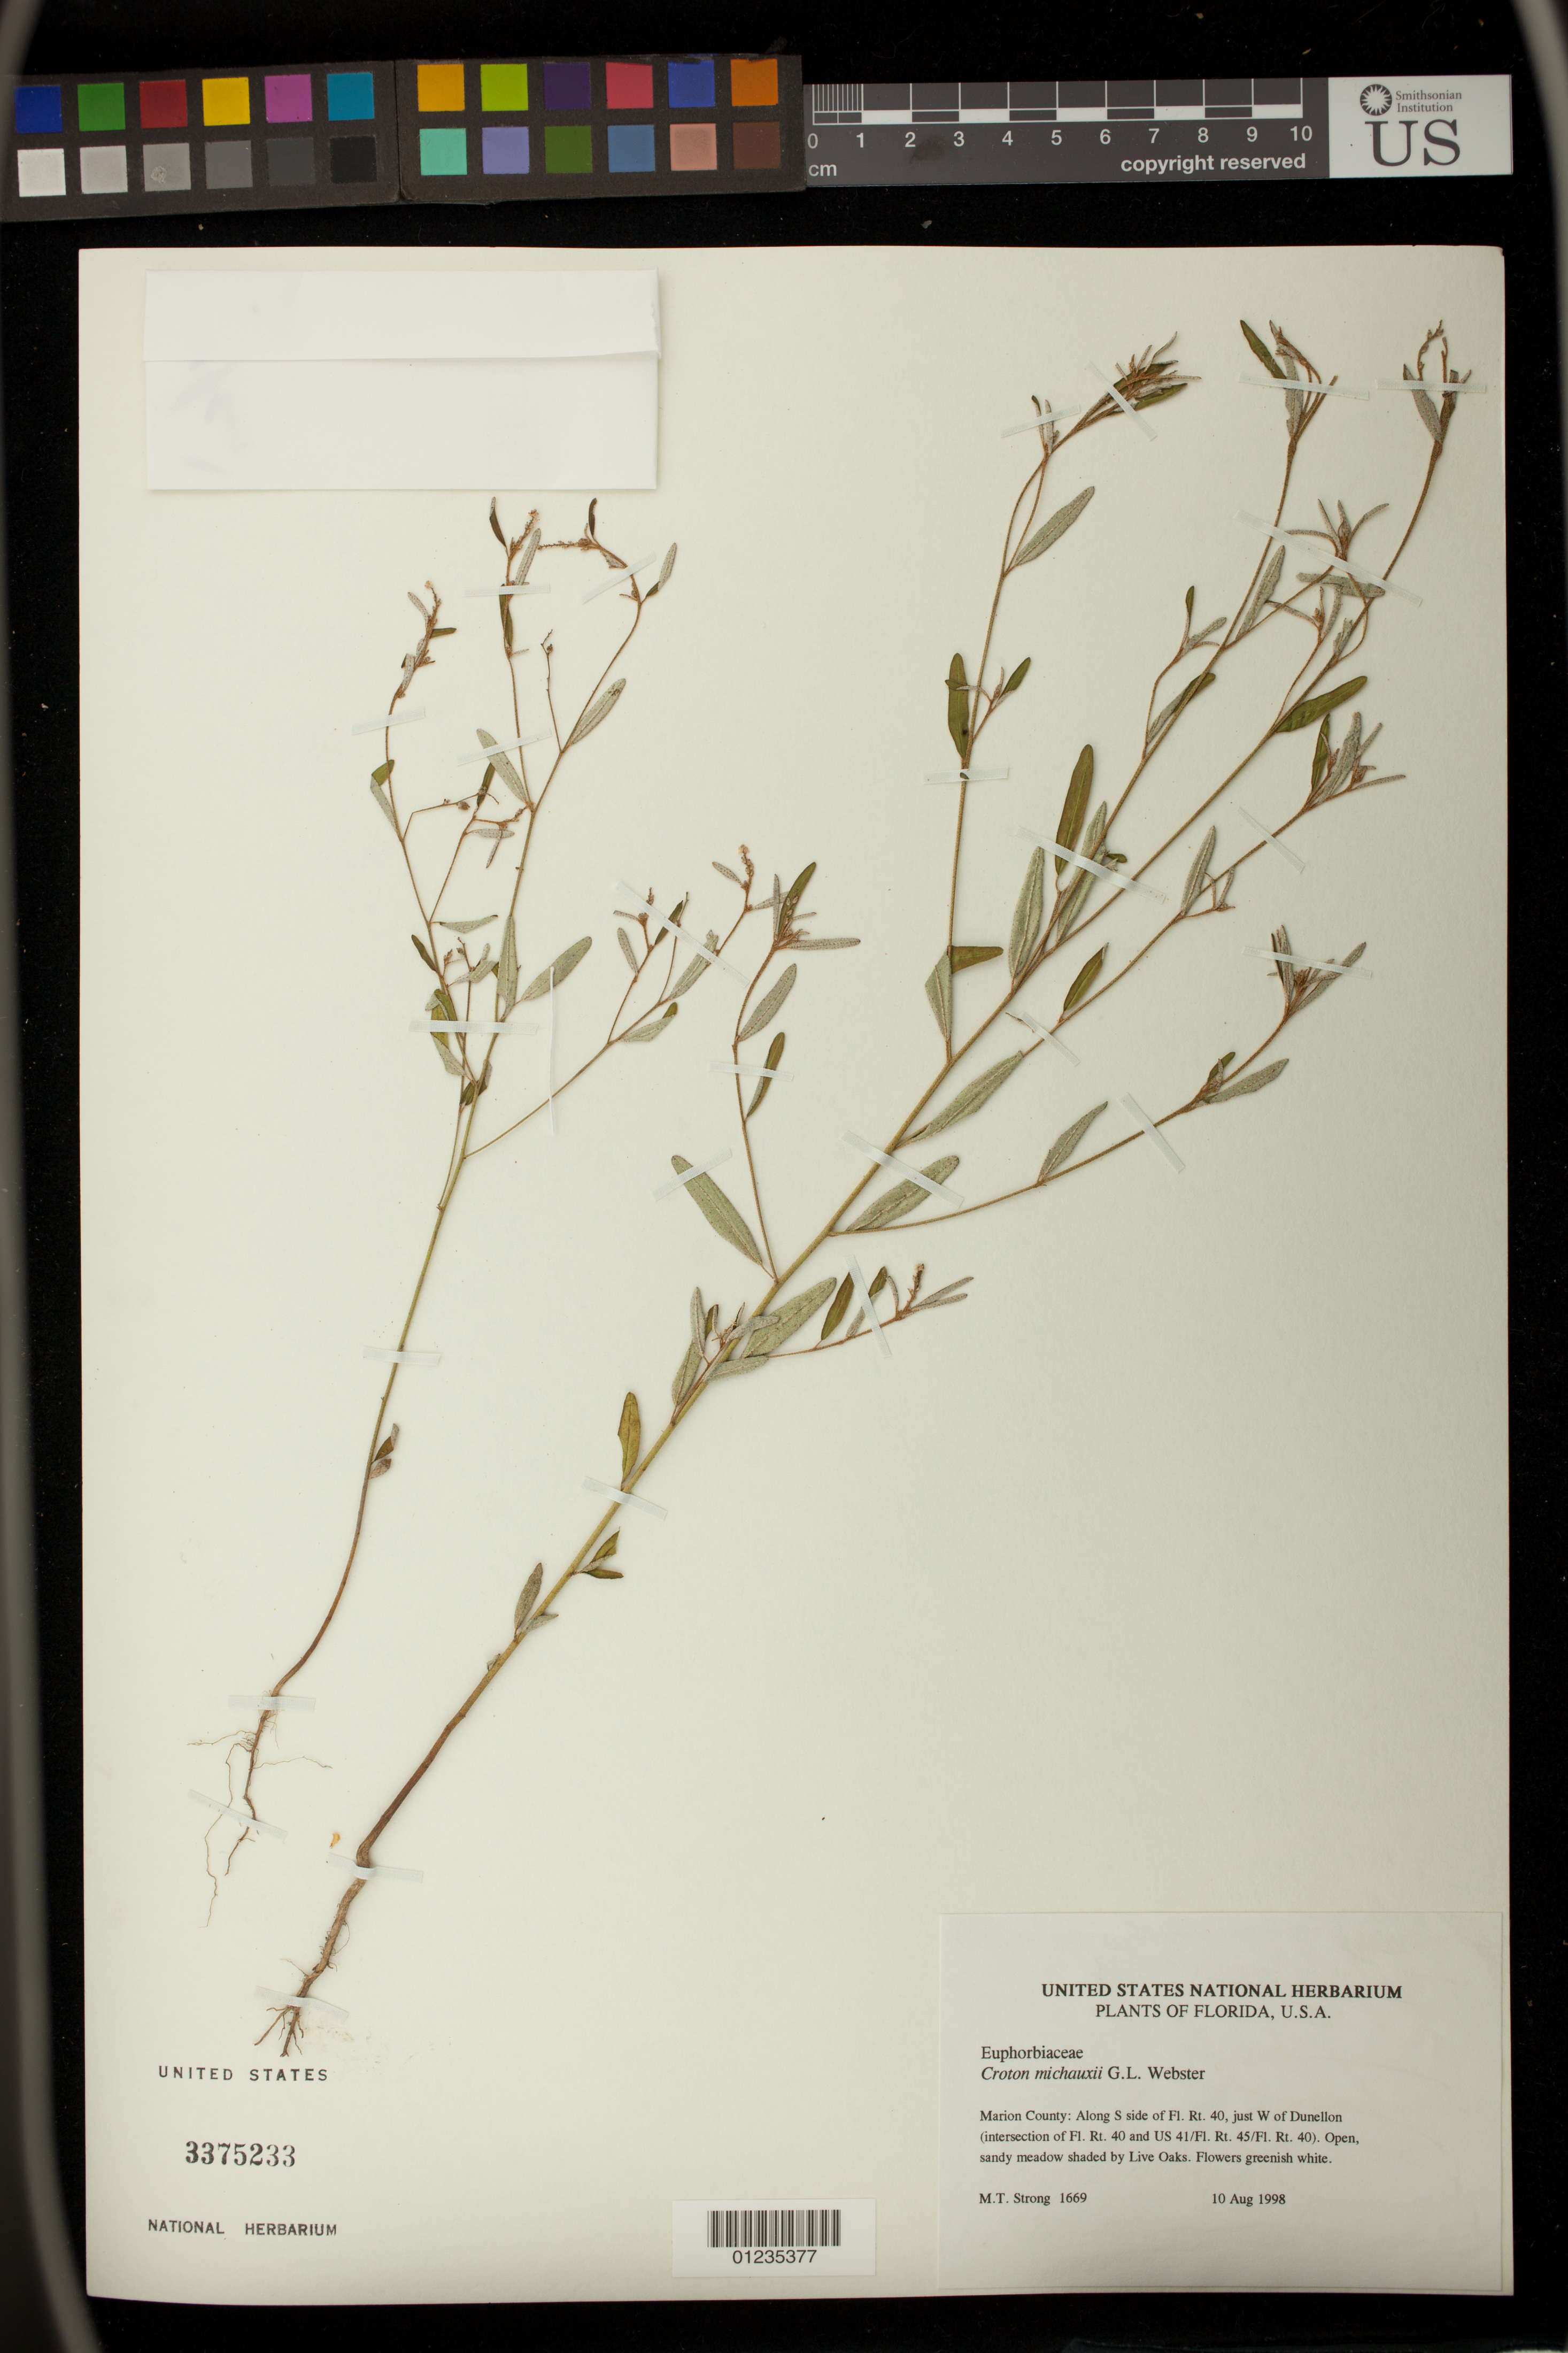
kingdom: Plantae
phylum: Tracheophyta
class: Magnoliopsida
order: Malpighiales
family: Euphorbiaceae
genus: Crotonopsis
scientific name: Crotonopsis linearis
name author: Michx.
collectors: M. T. Strong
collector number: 1669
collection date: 1998-08-10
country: United States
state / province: Florida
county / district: Marion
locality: Along S side of Fl. Rt. 40, just W of Dunellon (in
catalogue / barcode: US 3375233